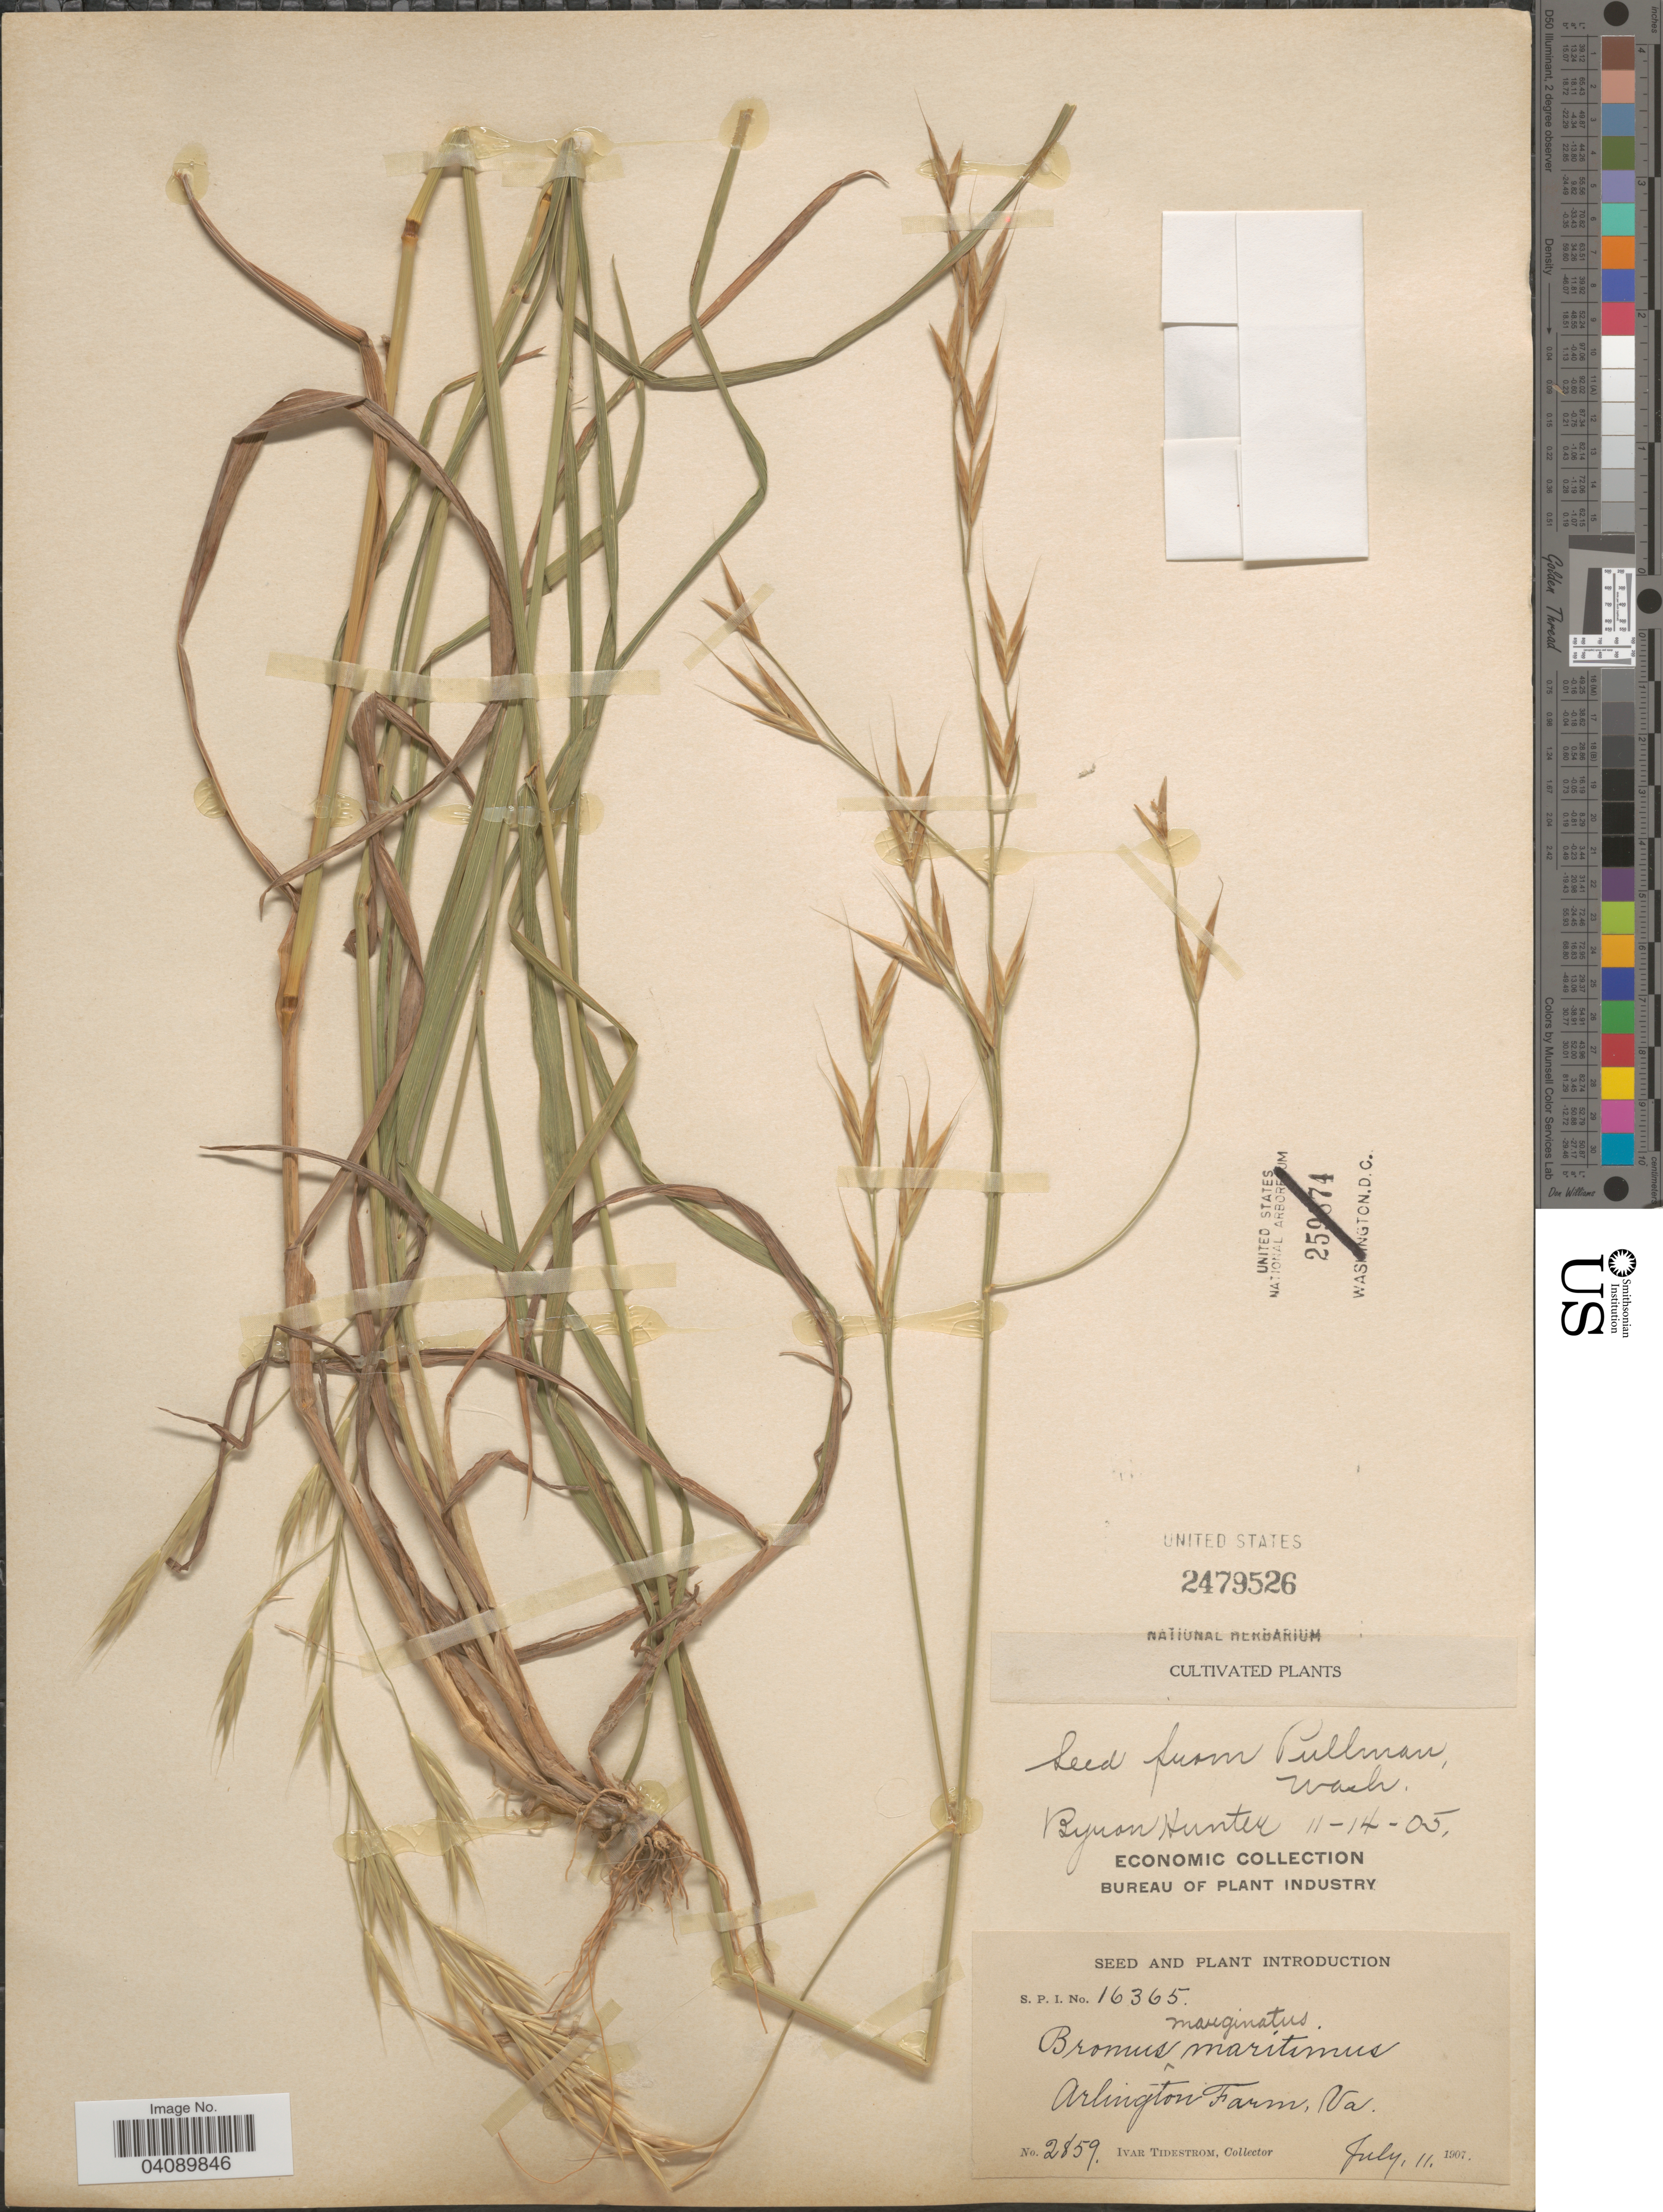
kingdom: Plantae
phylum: Tracheophyta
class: Liliopsida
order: Poales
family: Poaceae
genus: Bromus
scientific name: Bromus marginatus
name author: Nees ex Steud.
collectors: I. F. Tidestrom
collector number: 2859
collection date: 1907-07-11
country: United States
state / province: Virginia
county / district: Arlington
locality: Arlington Farm.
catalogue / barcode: US 2479526